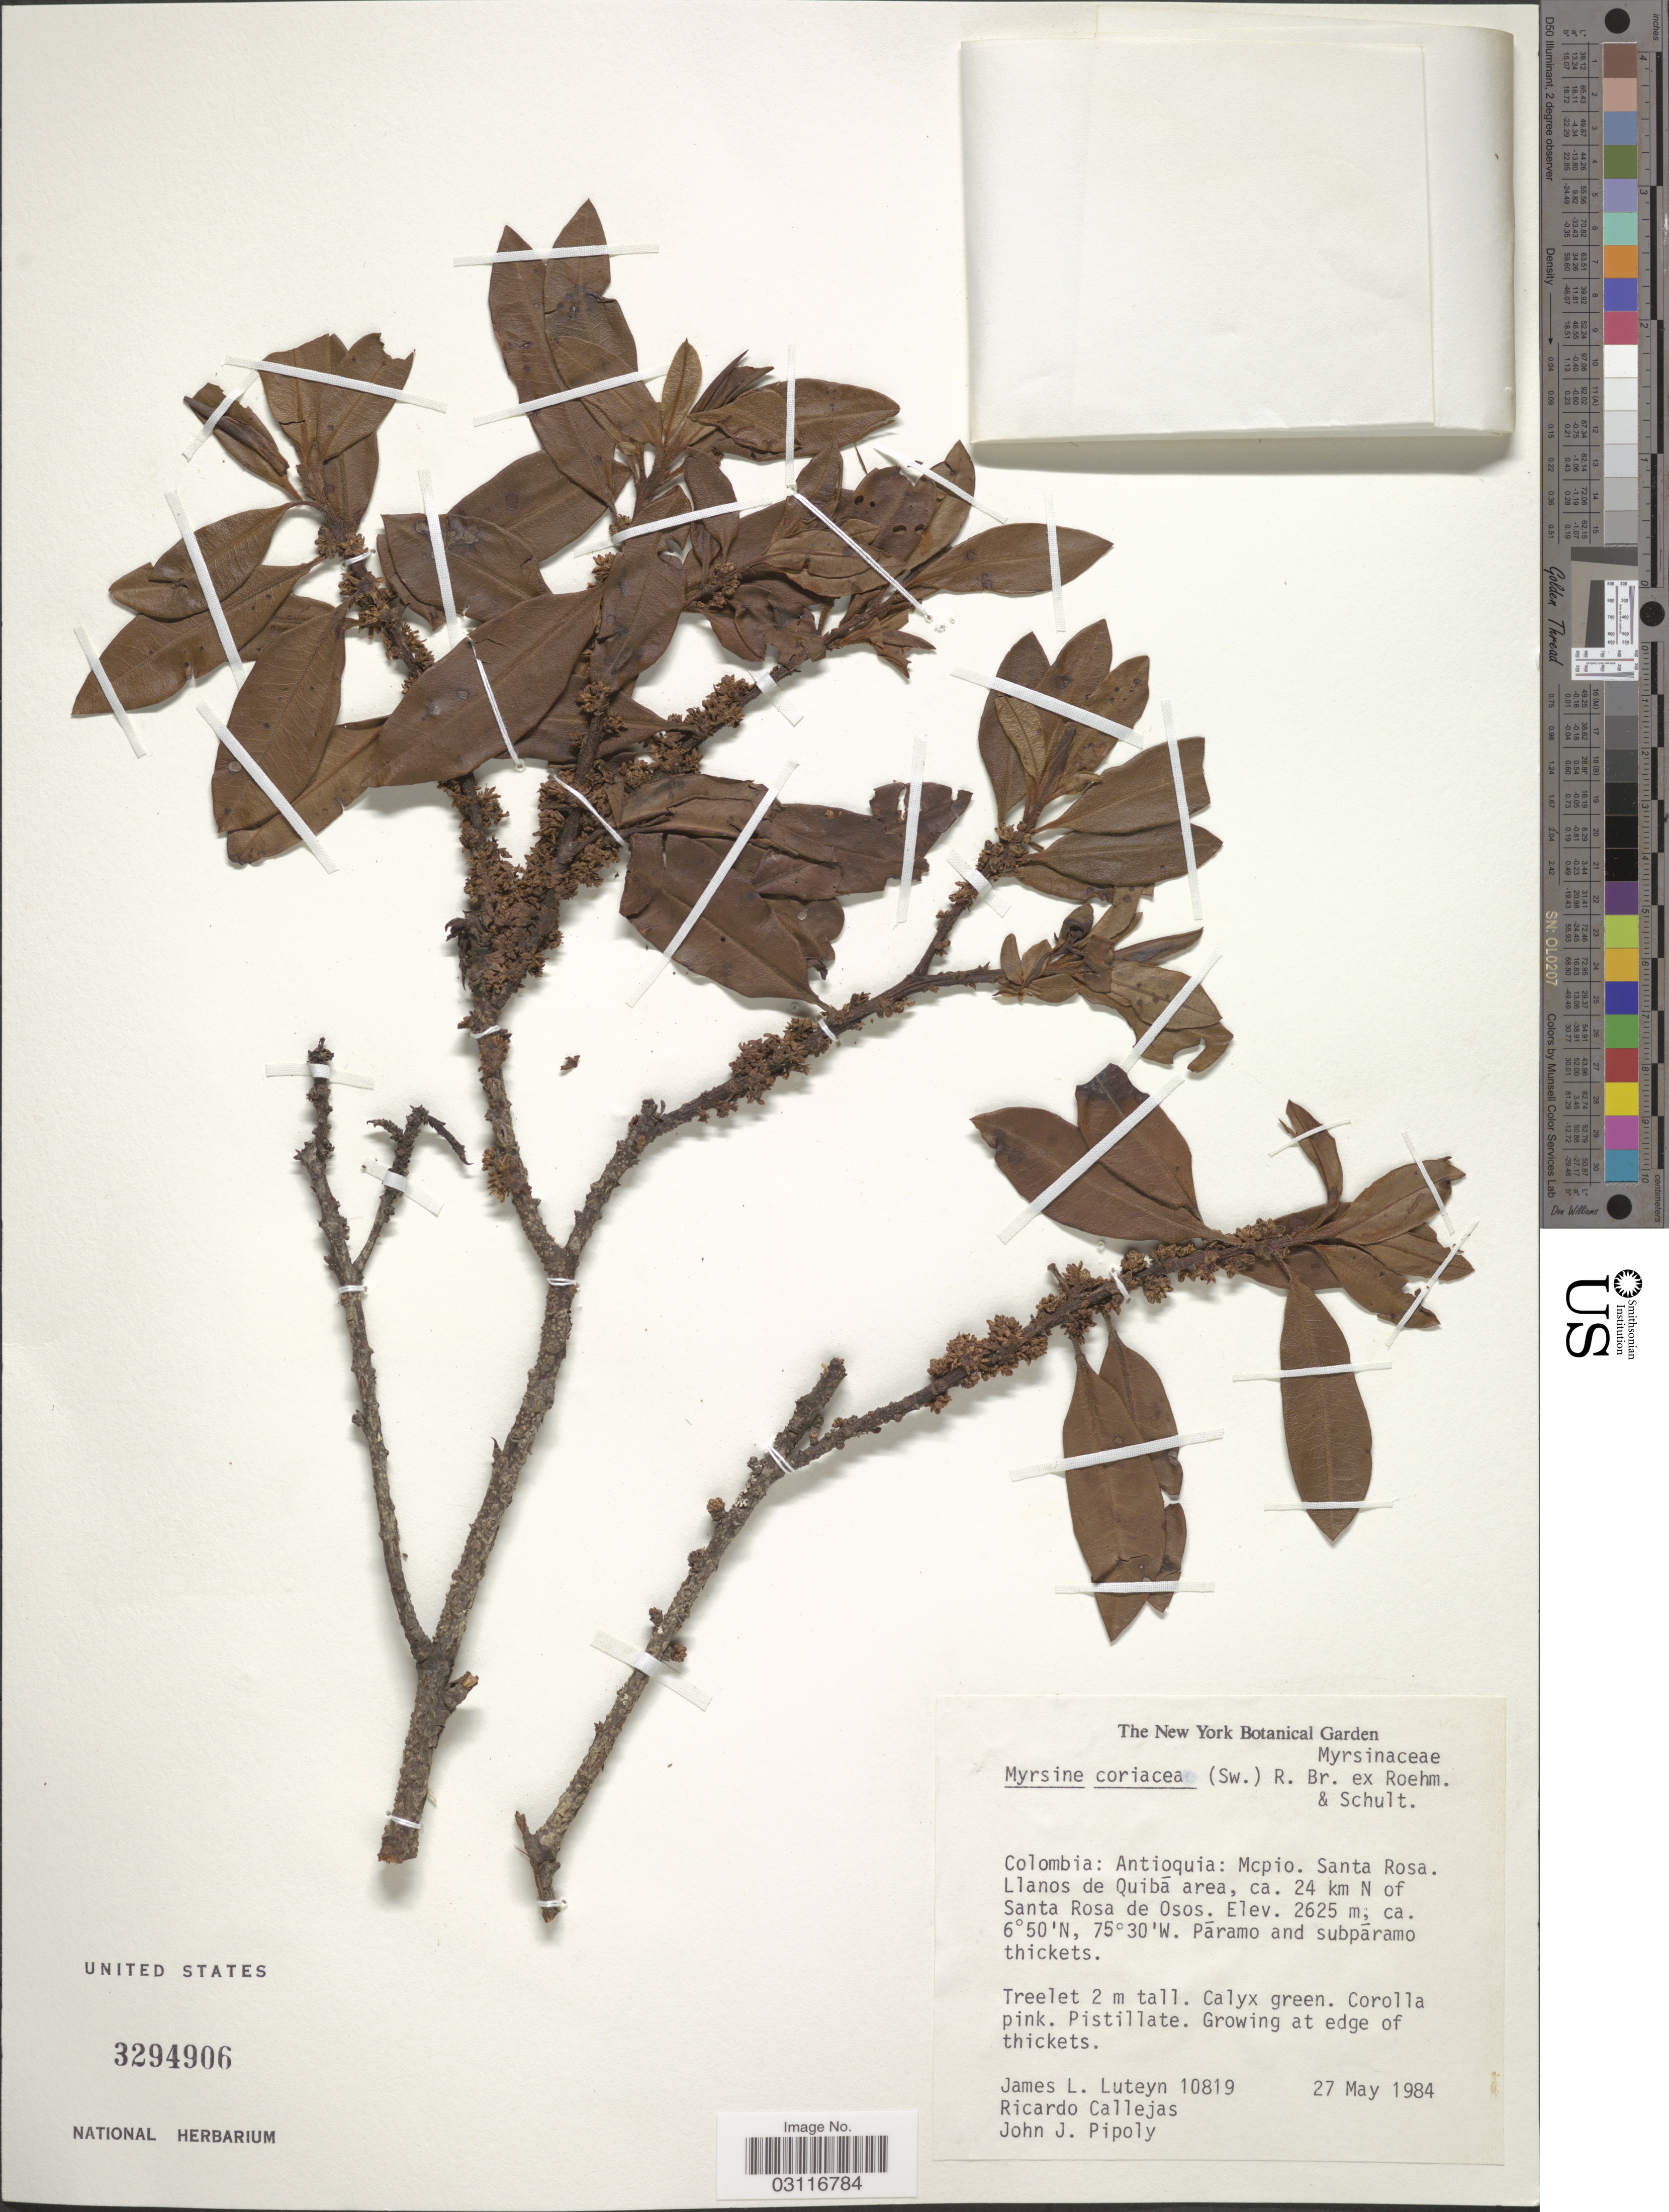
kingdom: Plantae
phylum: Tracheophyta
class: Magnoliopsida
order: Ericales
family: Primulaceae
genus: Myrsine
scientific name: Myrsine coriacea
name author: (Sw.) R. Br. ex Roem. & Schult.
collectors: J. Luteyn, R. Callejas & J. J. Pipoly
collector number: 10819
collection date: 1984-05-27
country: Colombia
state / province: Antioquia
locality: Mcpio. Santa Rosa. Llanos de Quibá area, ca. 24 km N of Santa Rosa de Osos.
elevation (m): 2625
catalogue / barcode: US 3294906